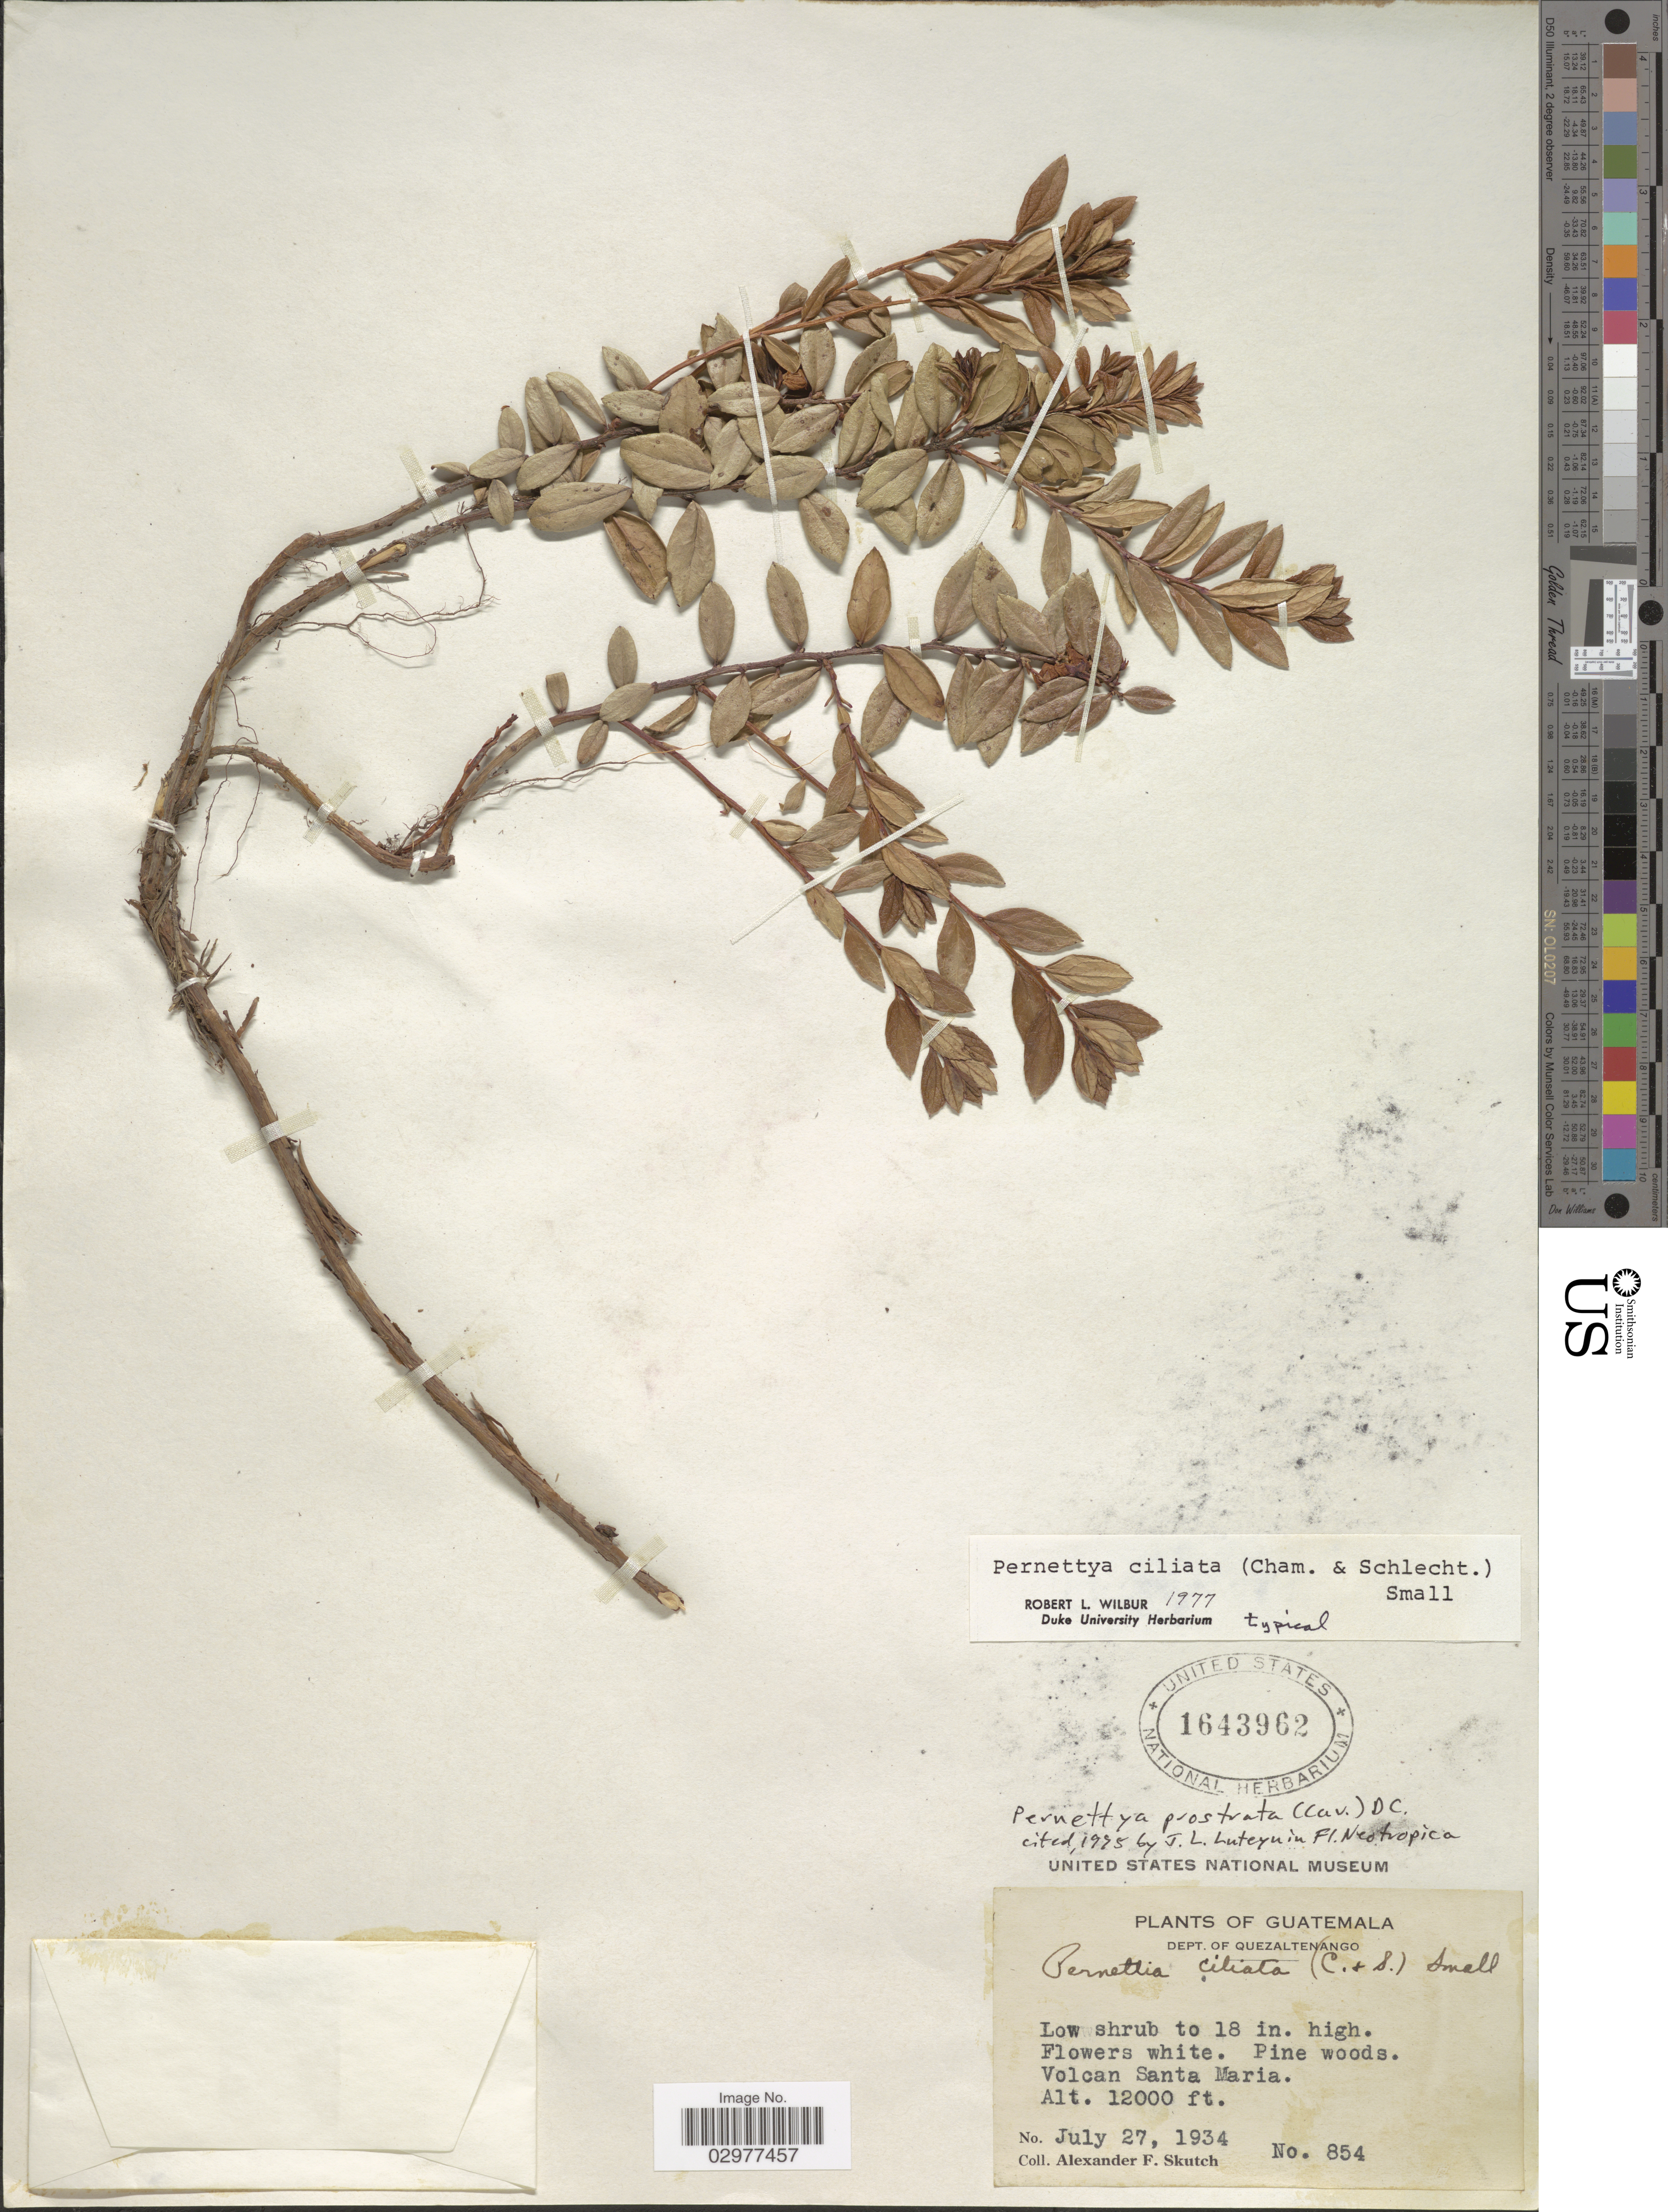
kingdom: Plantae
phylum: Tracheophyta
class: Magnoliopsida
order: Ericales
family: Ericaceae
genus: Pernettya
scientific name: Pernettya prostrata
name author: (Cav.) DC.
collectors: A. F. Skutch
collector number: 854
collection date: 1934-07-27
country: Guatemala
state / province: Quetzaltenango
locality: Dept. of Quezaltenango, Volcan Santa Maria.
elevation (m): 3658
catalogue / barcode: US 1643962